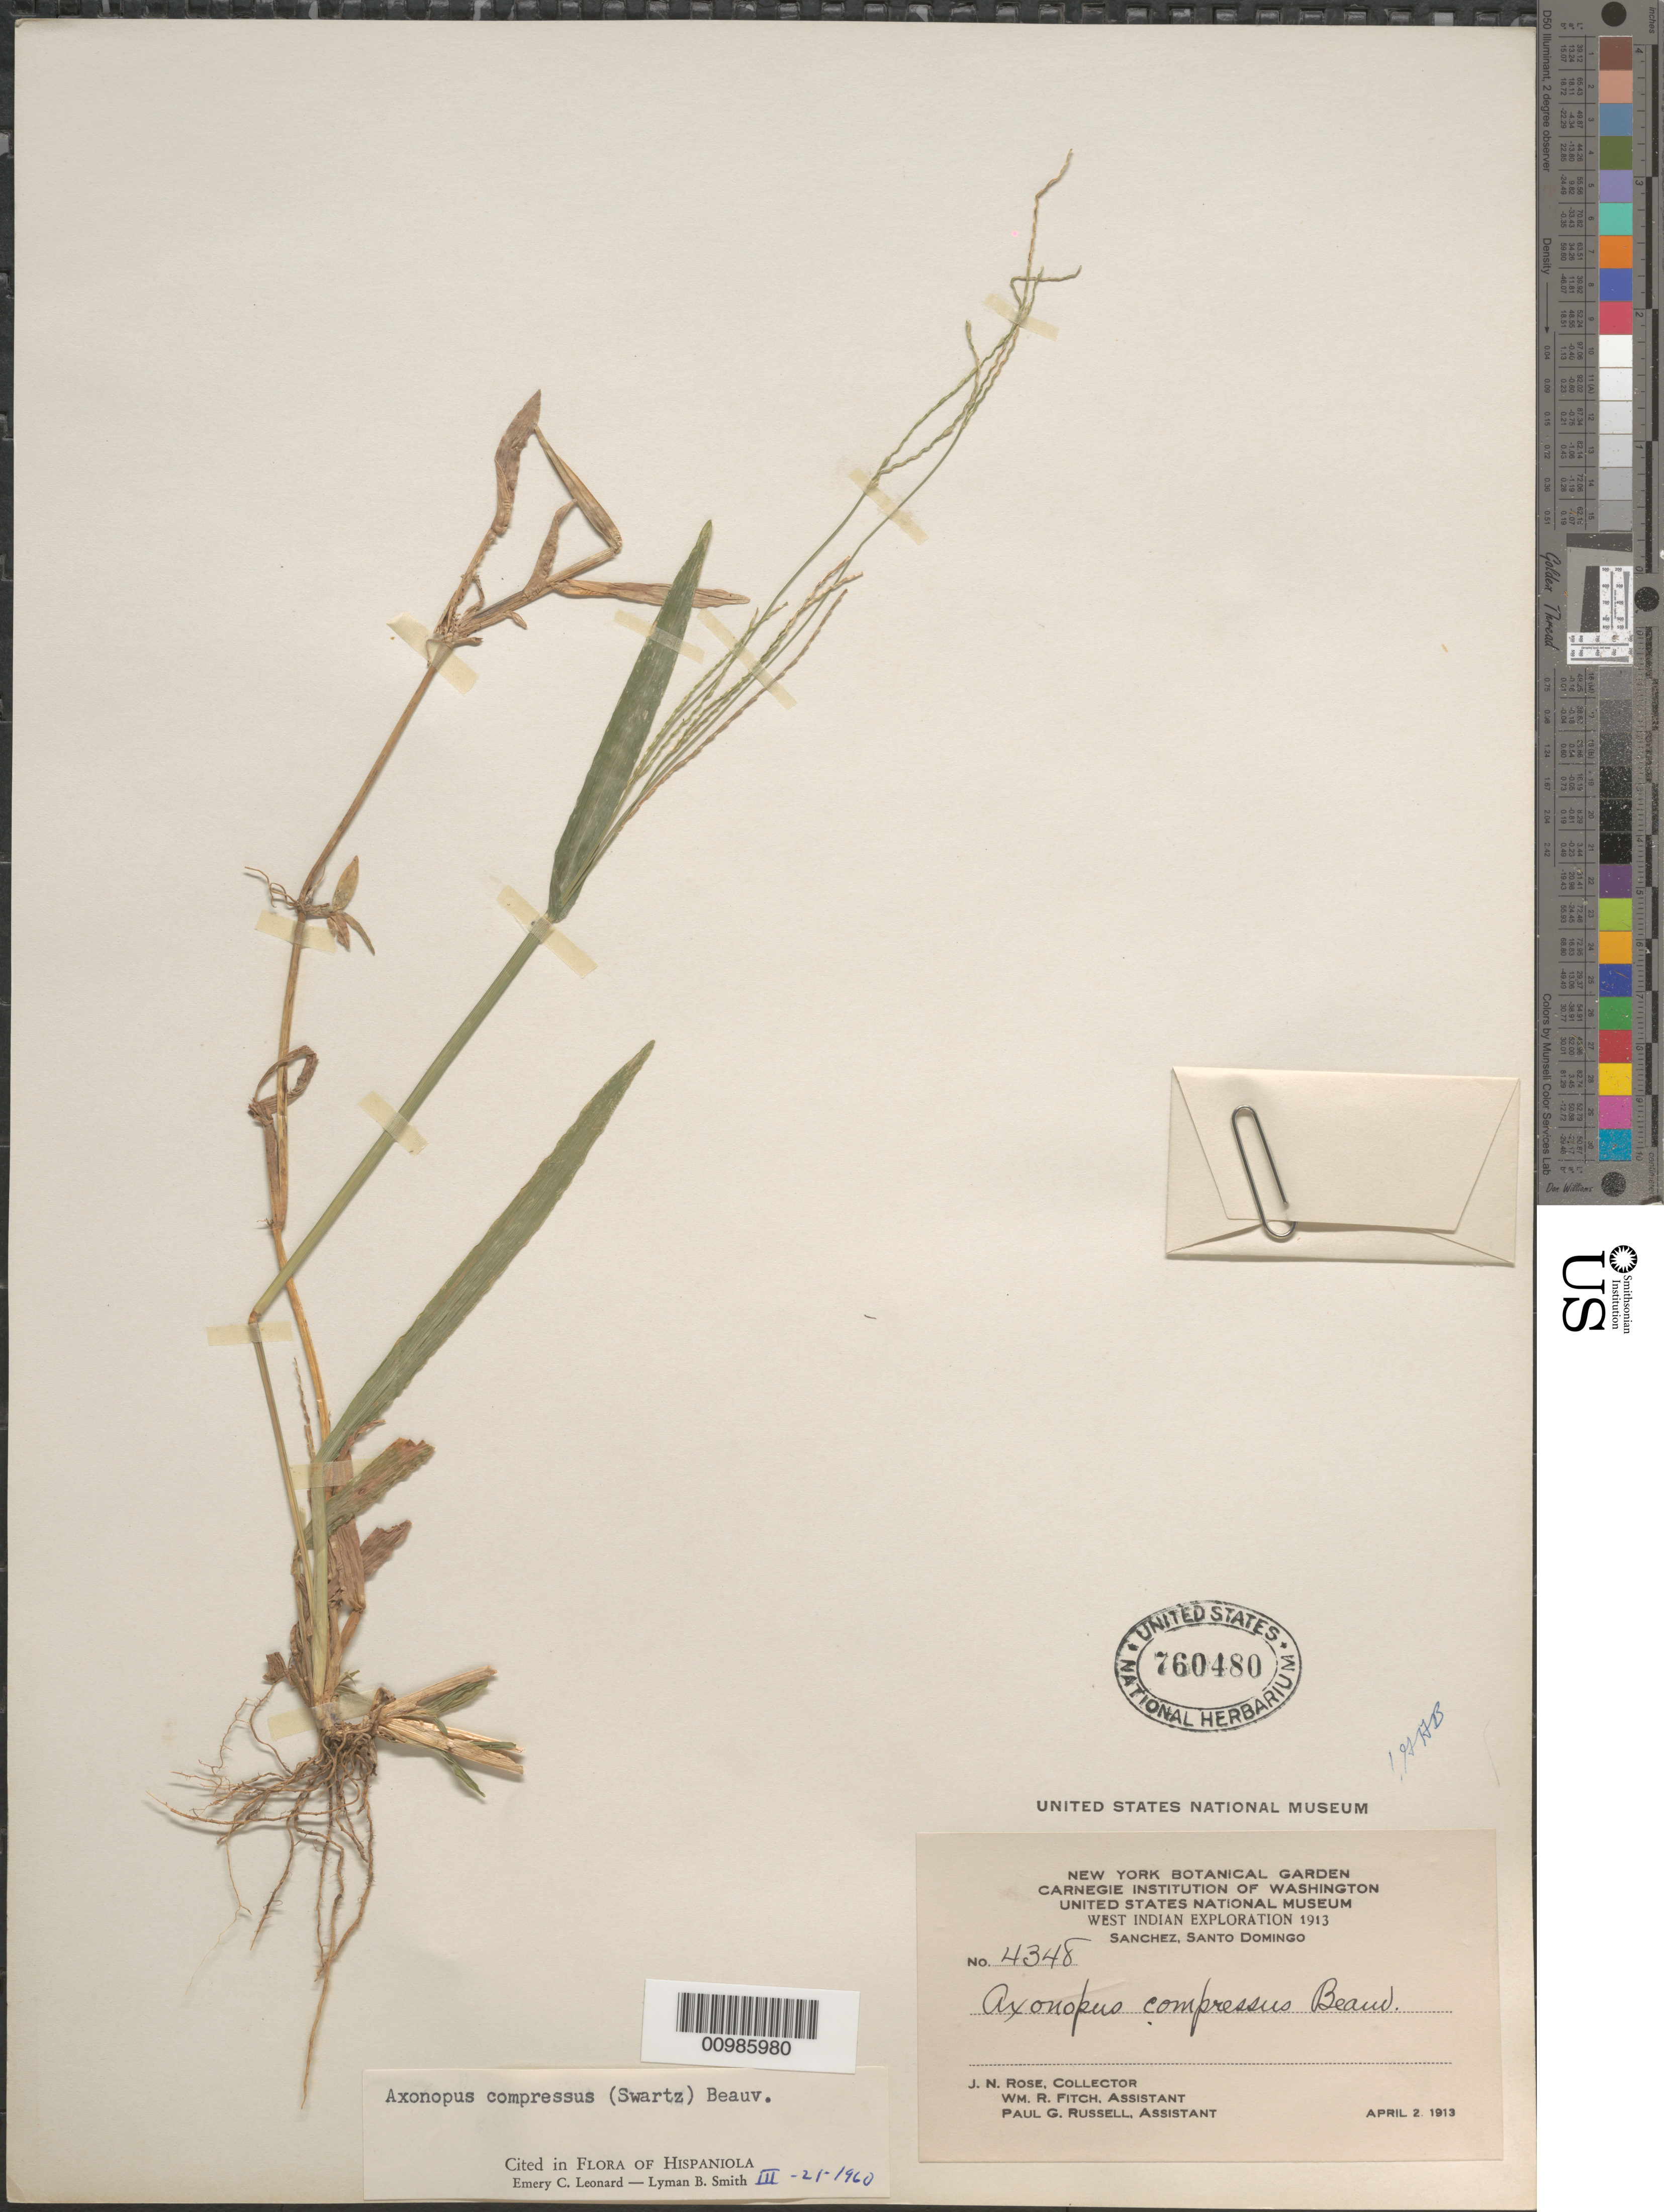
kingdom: Plantae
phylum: Tracheophyta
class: Liliopsida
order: Poales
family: Poaceae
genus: Axonopus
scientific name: Axonopus compressus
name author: (Sw.) P. Beauv.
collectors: J. N. Rose, W. R. Fitch & P. G. Russell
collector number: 4348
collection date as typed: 02 Apr 1913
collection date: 1913-04-02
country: Dominican Republic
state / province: Distrito Nacional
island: Hispaniola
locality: Sanchez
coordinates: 0 N, 0 E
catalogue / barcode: US 760480